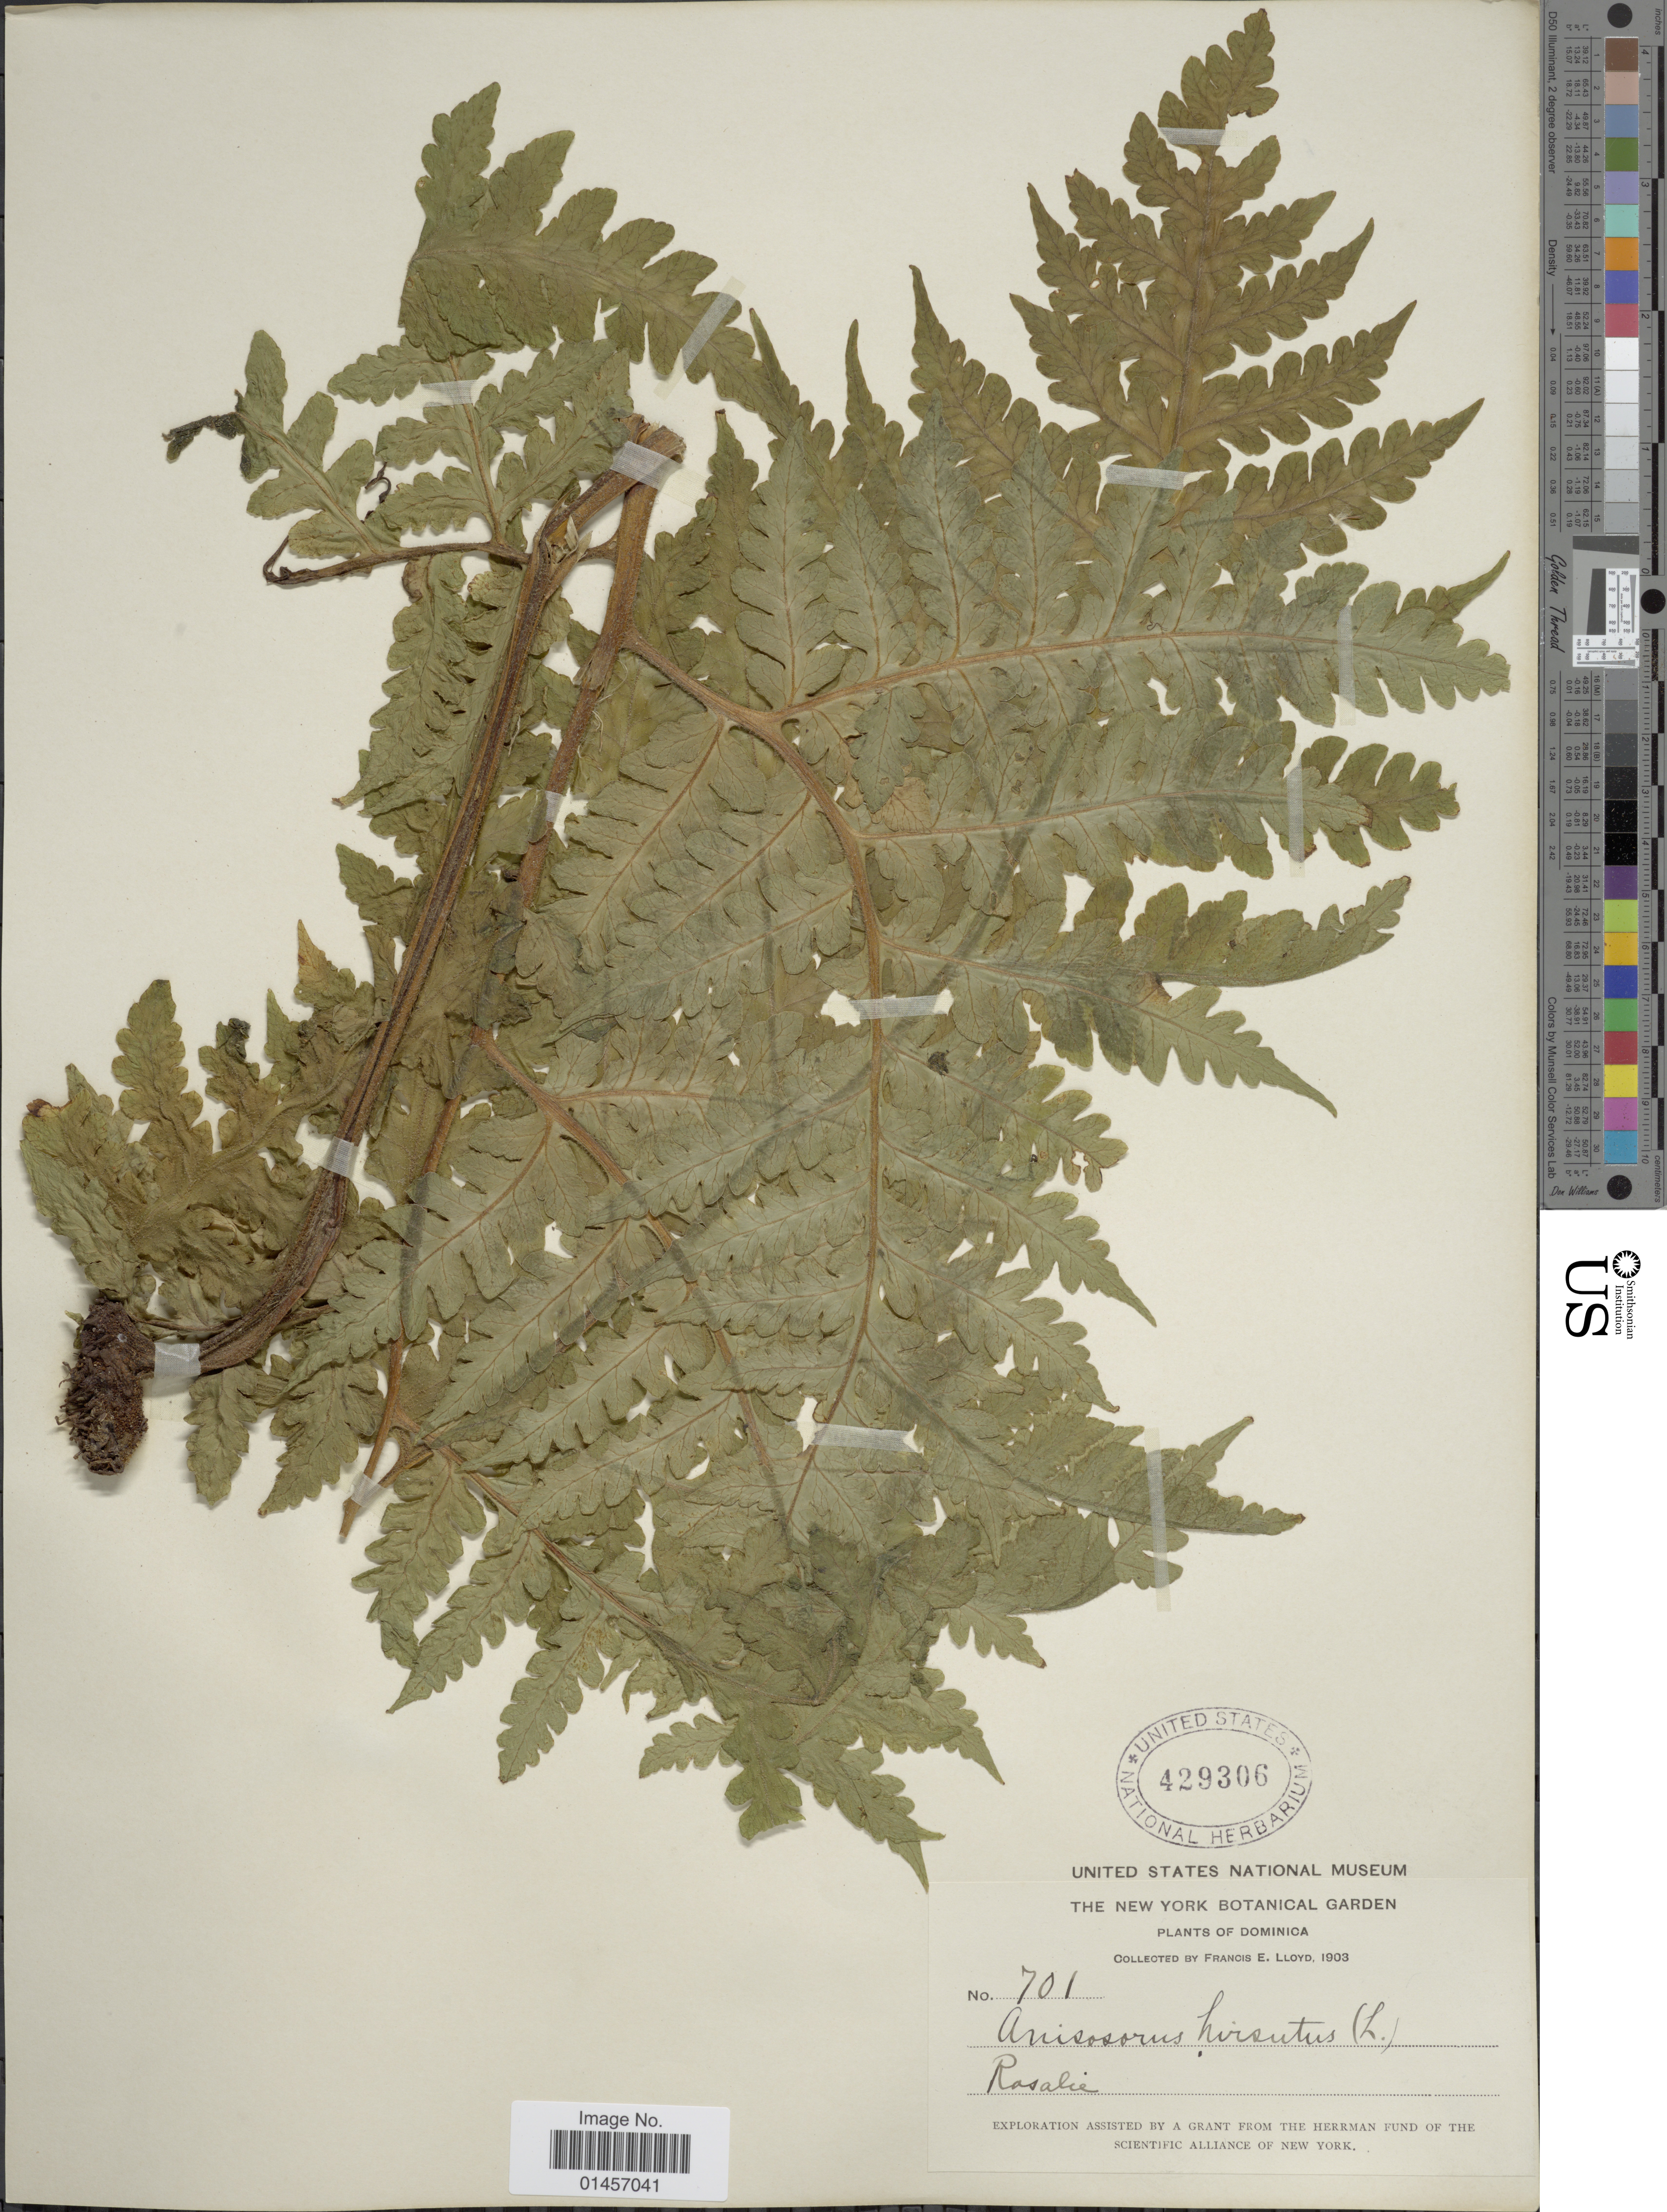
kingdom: Plantae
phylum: Tracheophyta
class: Polypodiopsida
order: Polypodiales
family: Lonchitidaceae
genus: Lonchitis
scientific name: Lonchitis hirsuta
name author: L.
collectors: Lloyd, C. E.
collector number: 701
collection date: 1903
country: Dominica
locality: Dominica, Rosalie.